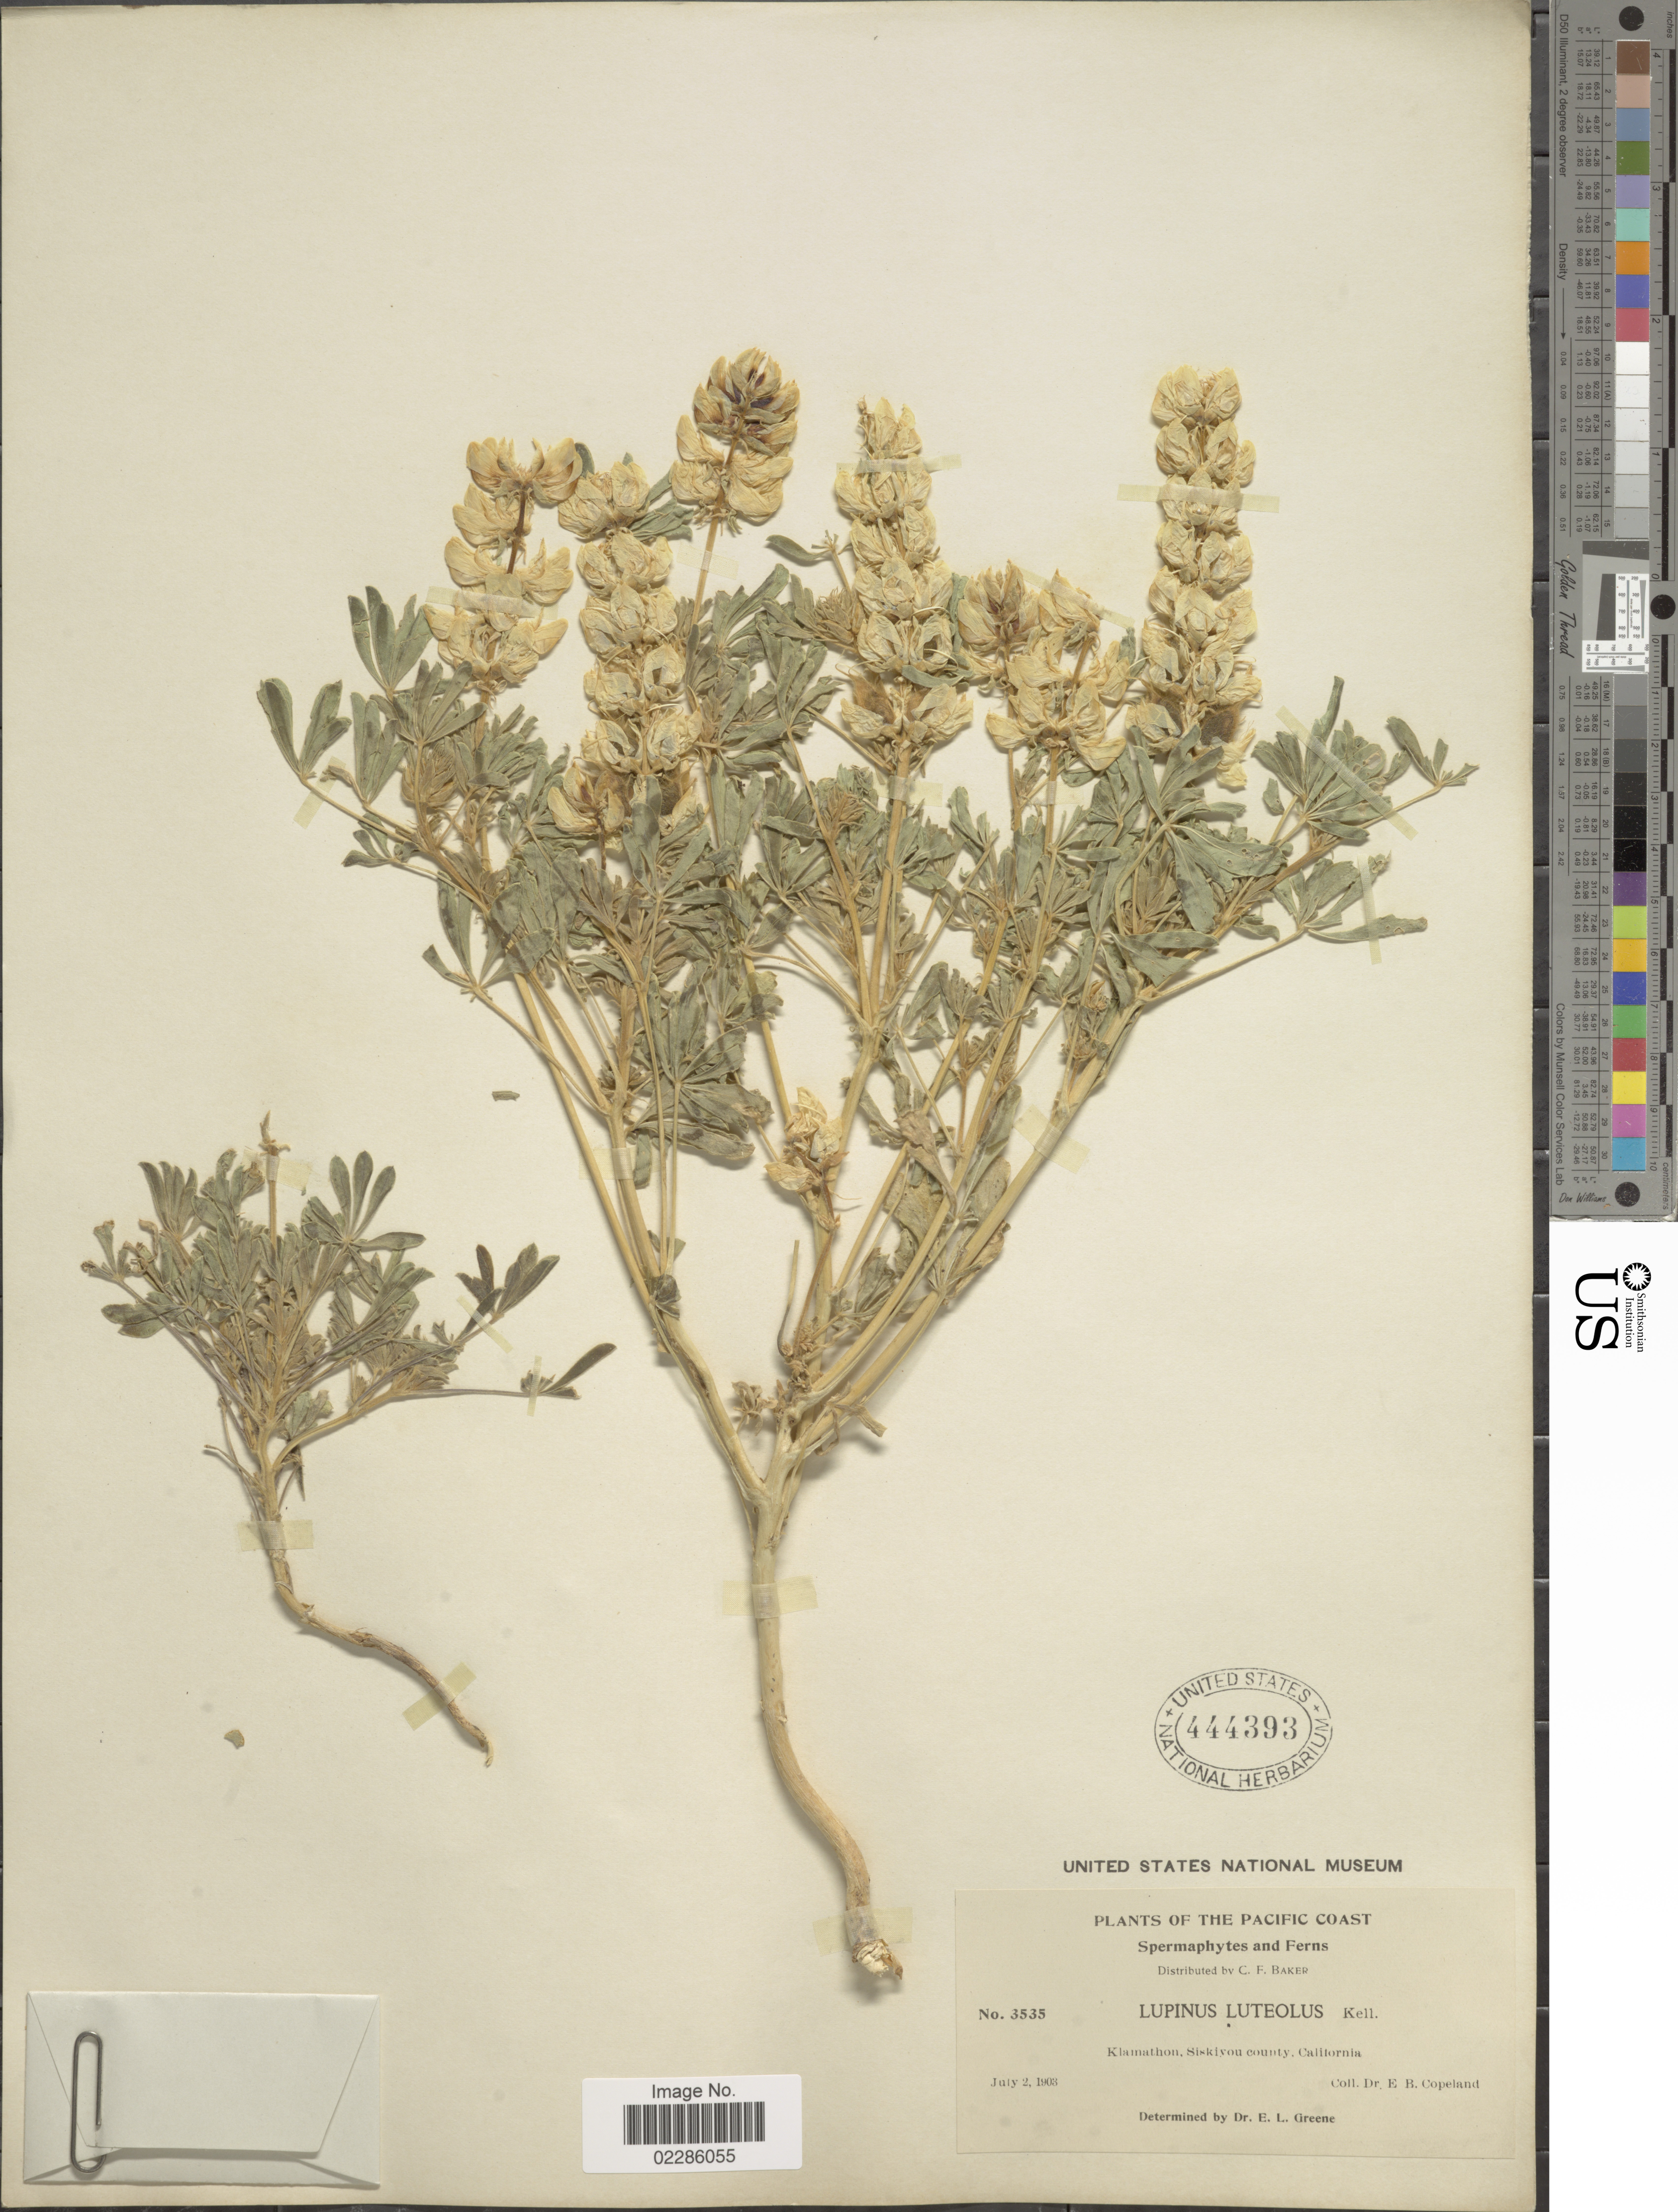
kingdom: Plantae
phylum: Tracheophyta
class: Magnoliopsida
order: Fabales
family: Fabaceae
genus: Lupinus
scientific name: Lupinus luteolus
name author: Kellogg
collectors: E. B. Copeland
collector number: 3535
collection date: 1903-07-02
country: United States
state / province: California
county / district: Siskiyou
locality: The Pacific Coast, Sperhmahytes and Ferns, Klamathon, Siskiyou county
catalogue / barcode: US 444393